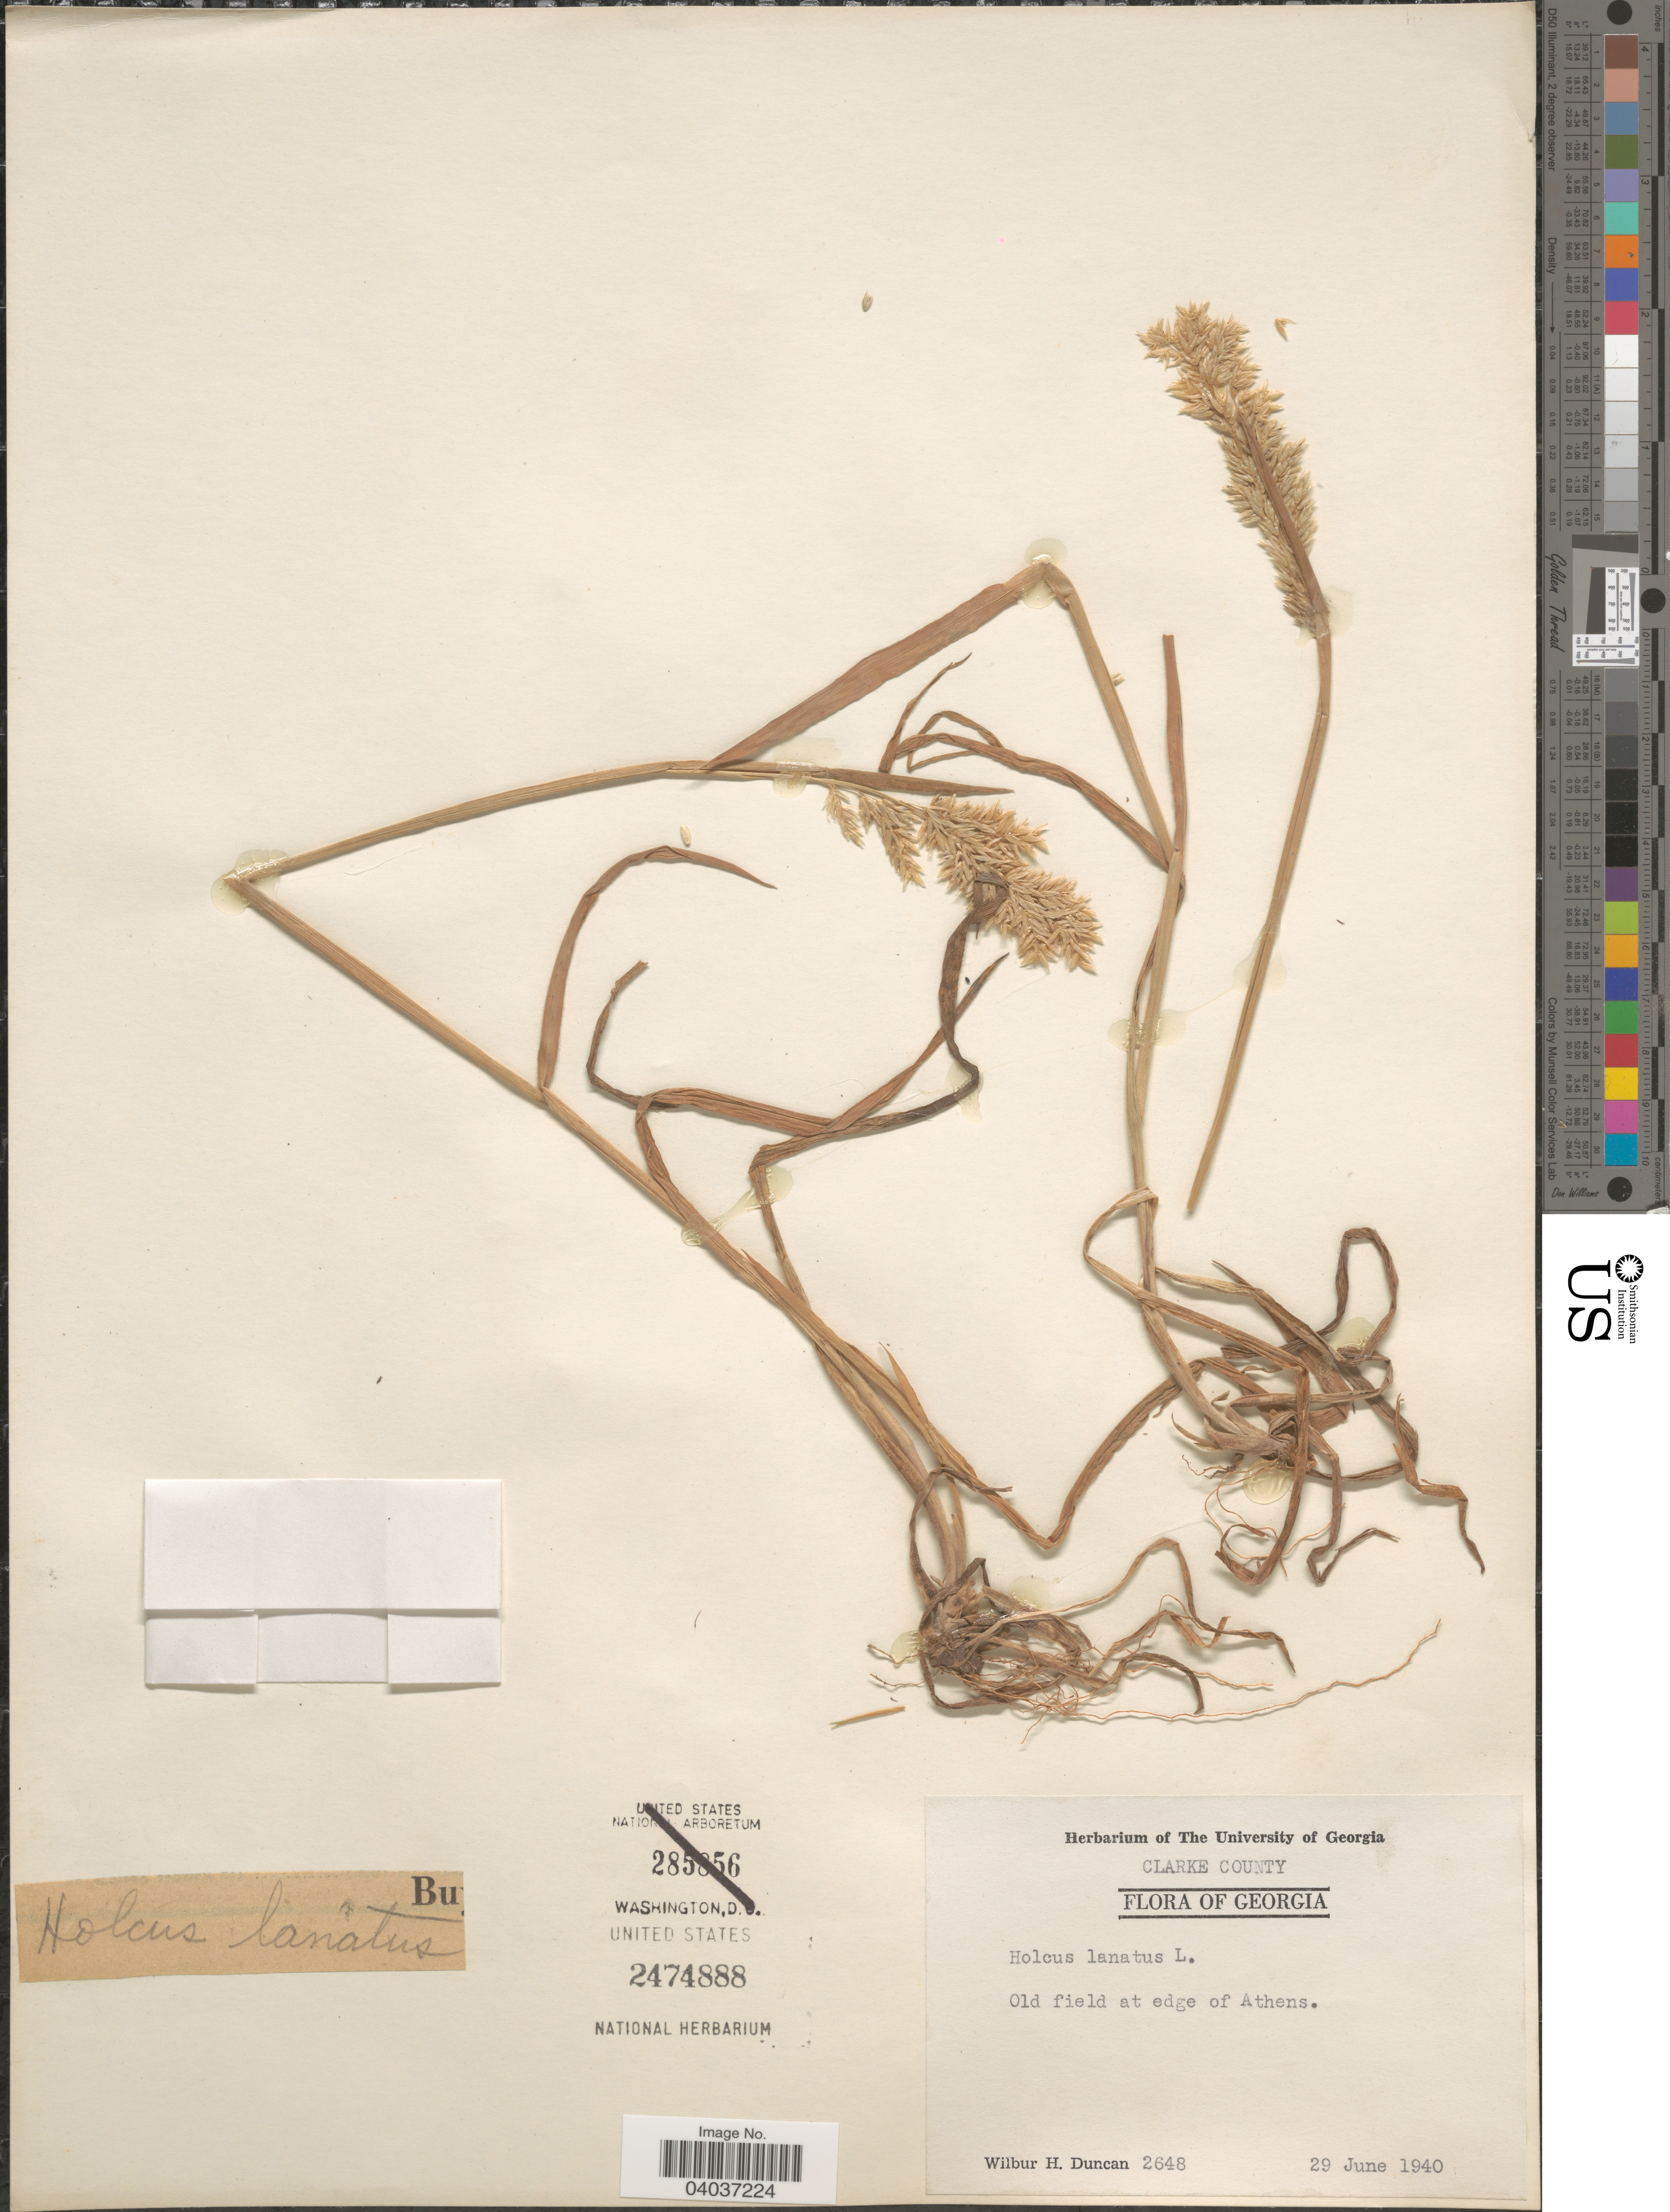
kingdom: Plantae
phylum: Tracheophyta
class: Liliopsida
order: Poales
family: Poaceae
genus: Holcus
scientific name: Holcus lanatus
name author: L.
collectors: W. H. Duncan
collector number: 2648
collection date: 1940-06-29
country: United States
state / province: Georgia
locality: Clarke County. Old field at edge of Athens.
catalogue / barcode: US 2474888